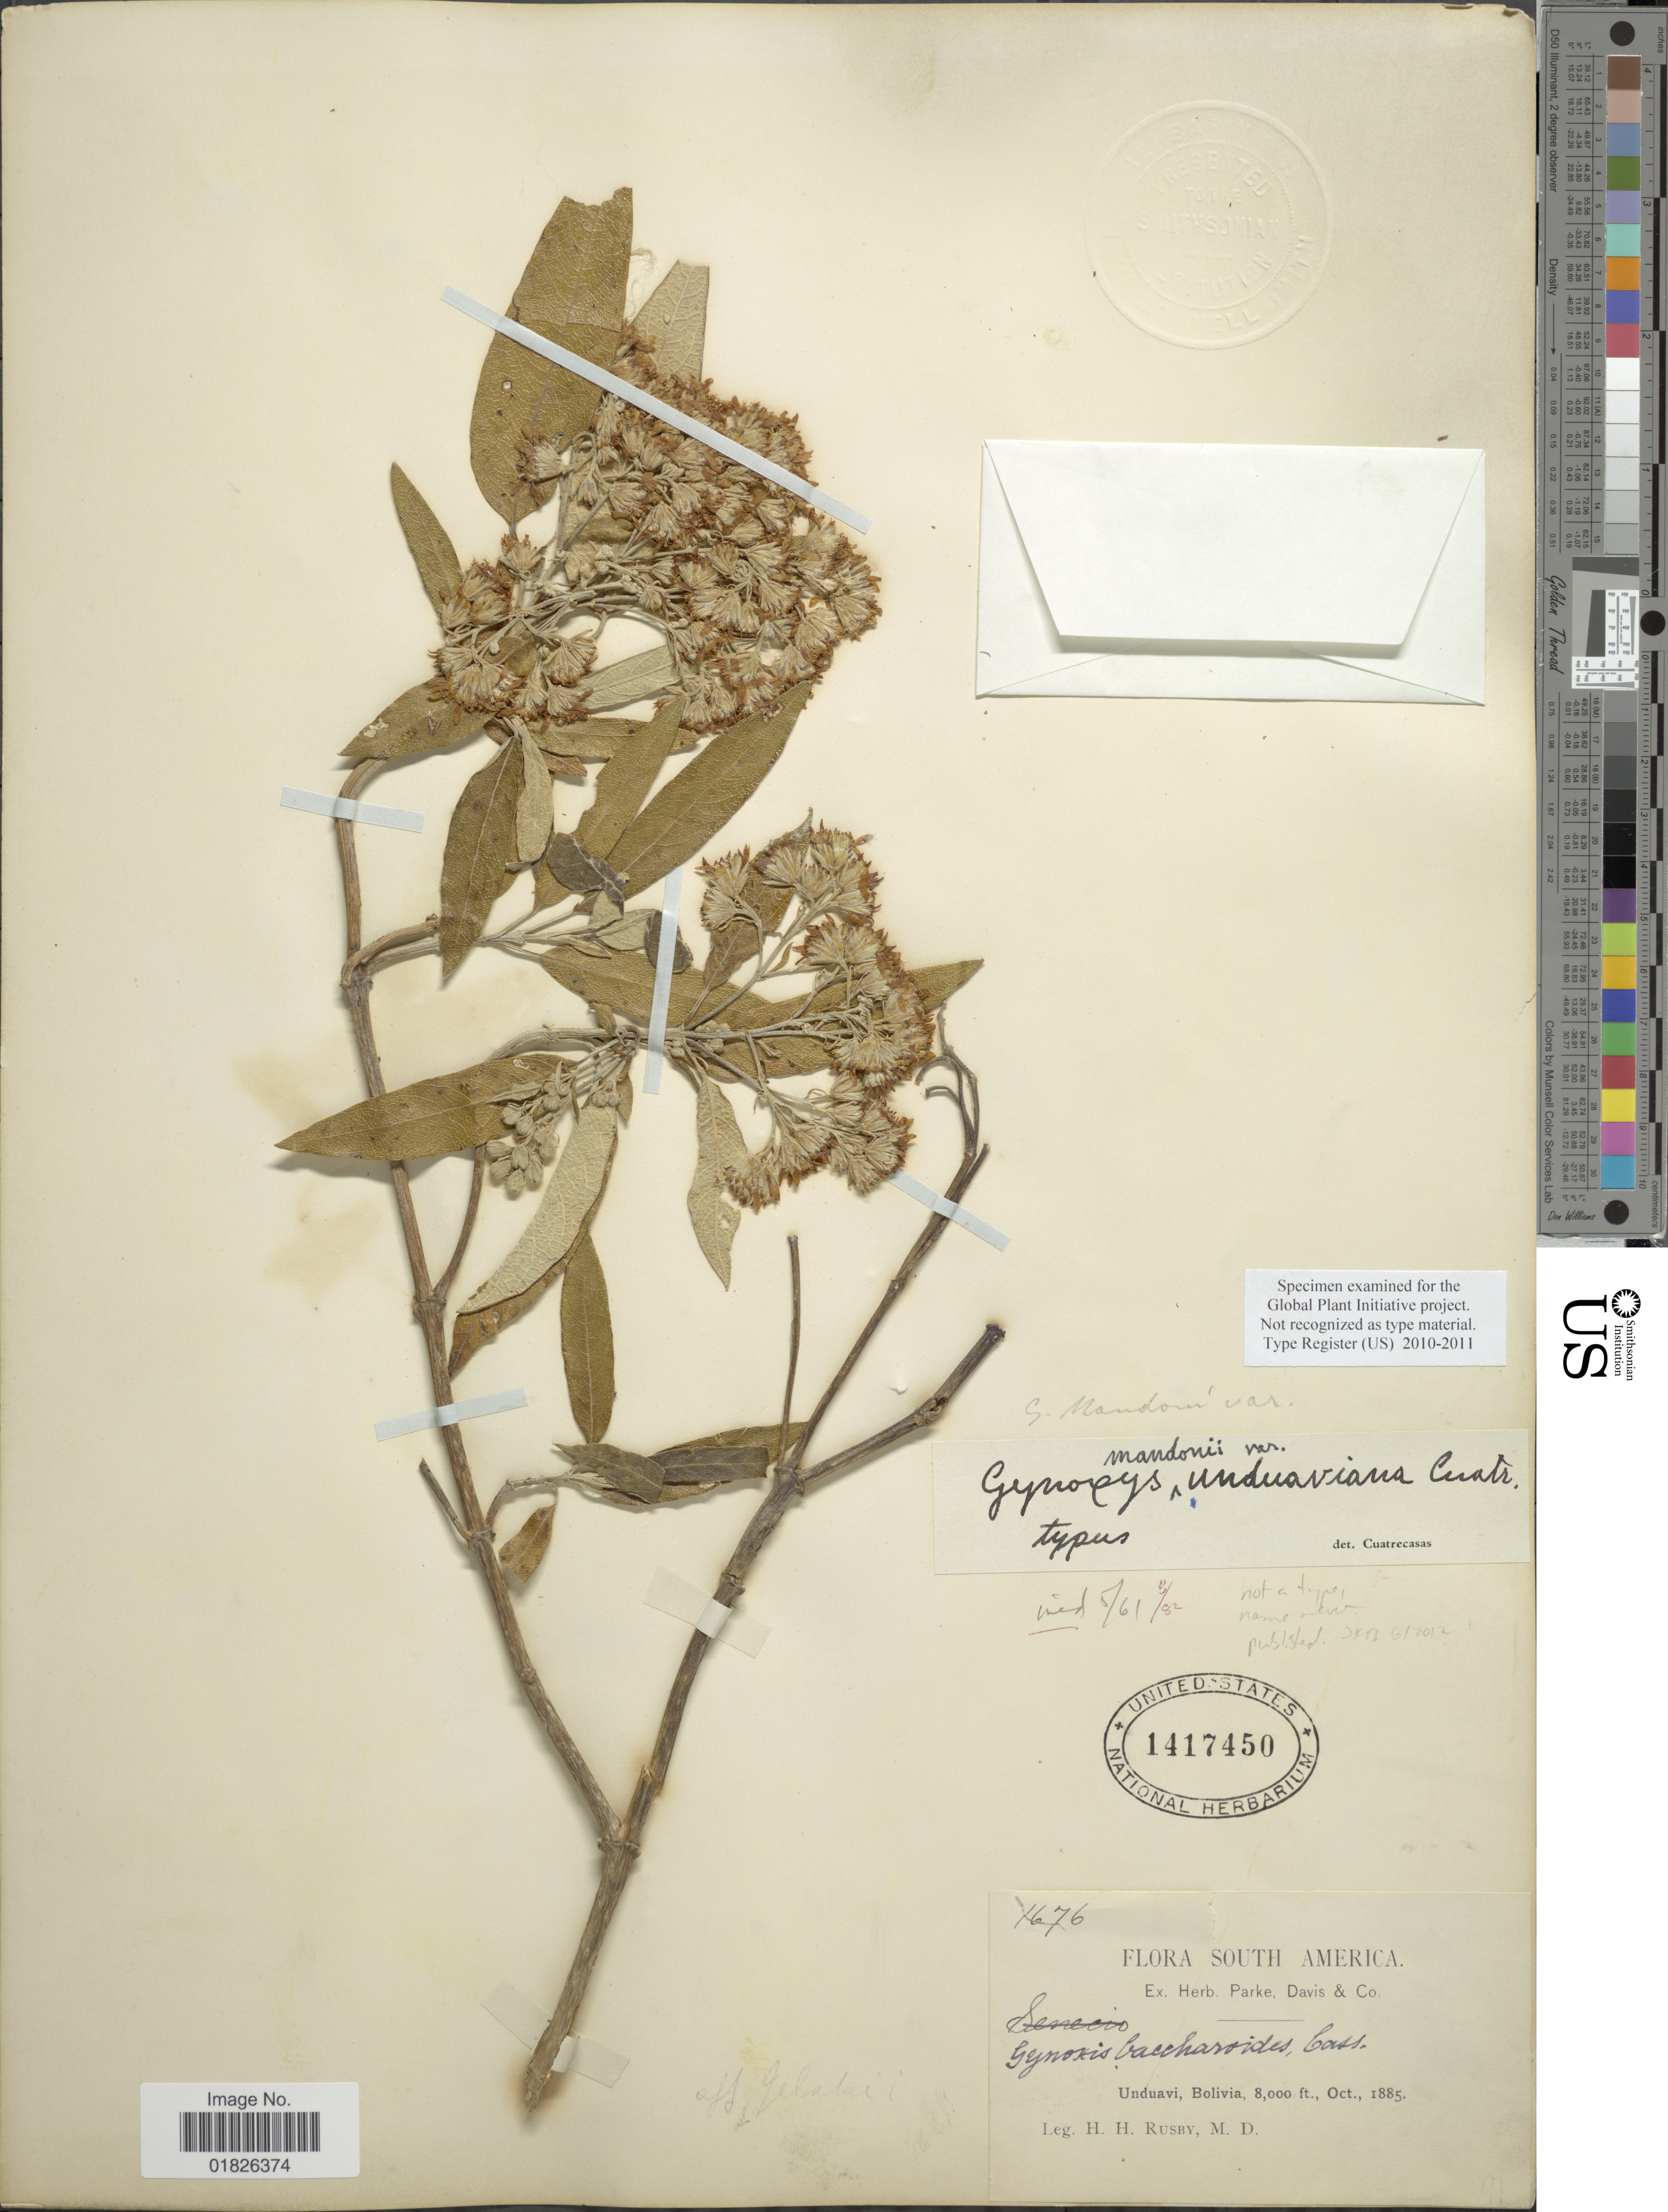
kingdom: Plantae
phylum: Tracheophyta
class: Magnoliopsida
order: Asterales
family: Asteraceae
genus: Gynoxys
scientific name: Gynoxys mandonii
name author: Sch. Bip. ex Rusby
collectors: H. H. Rusby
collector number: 1676*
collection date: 1885-10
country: Bolivia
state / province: La Paz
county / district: Nor Yungas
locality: Unduavi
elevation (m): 2438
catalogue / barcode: US 1417450